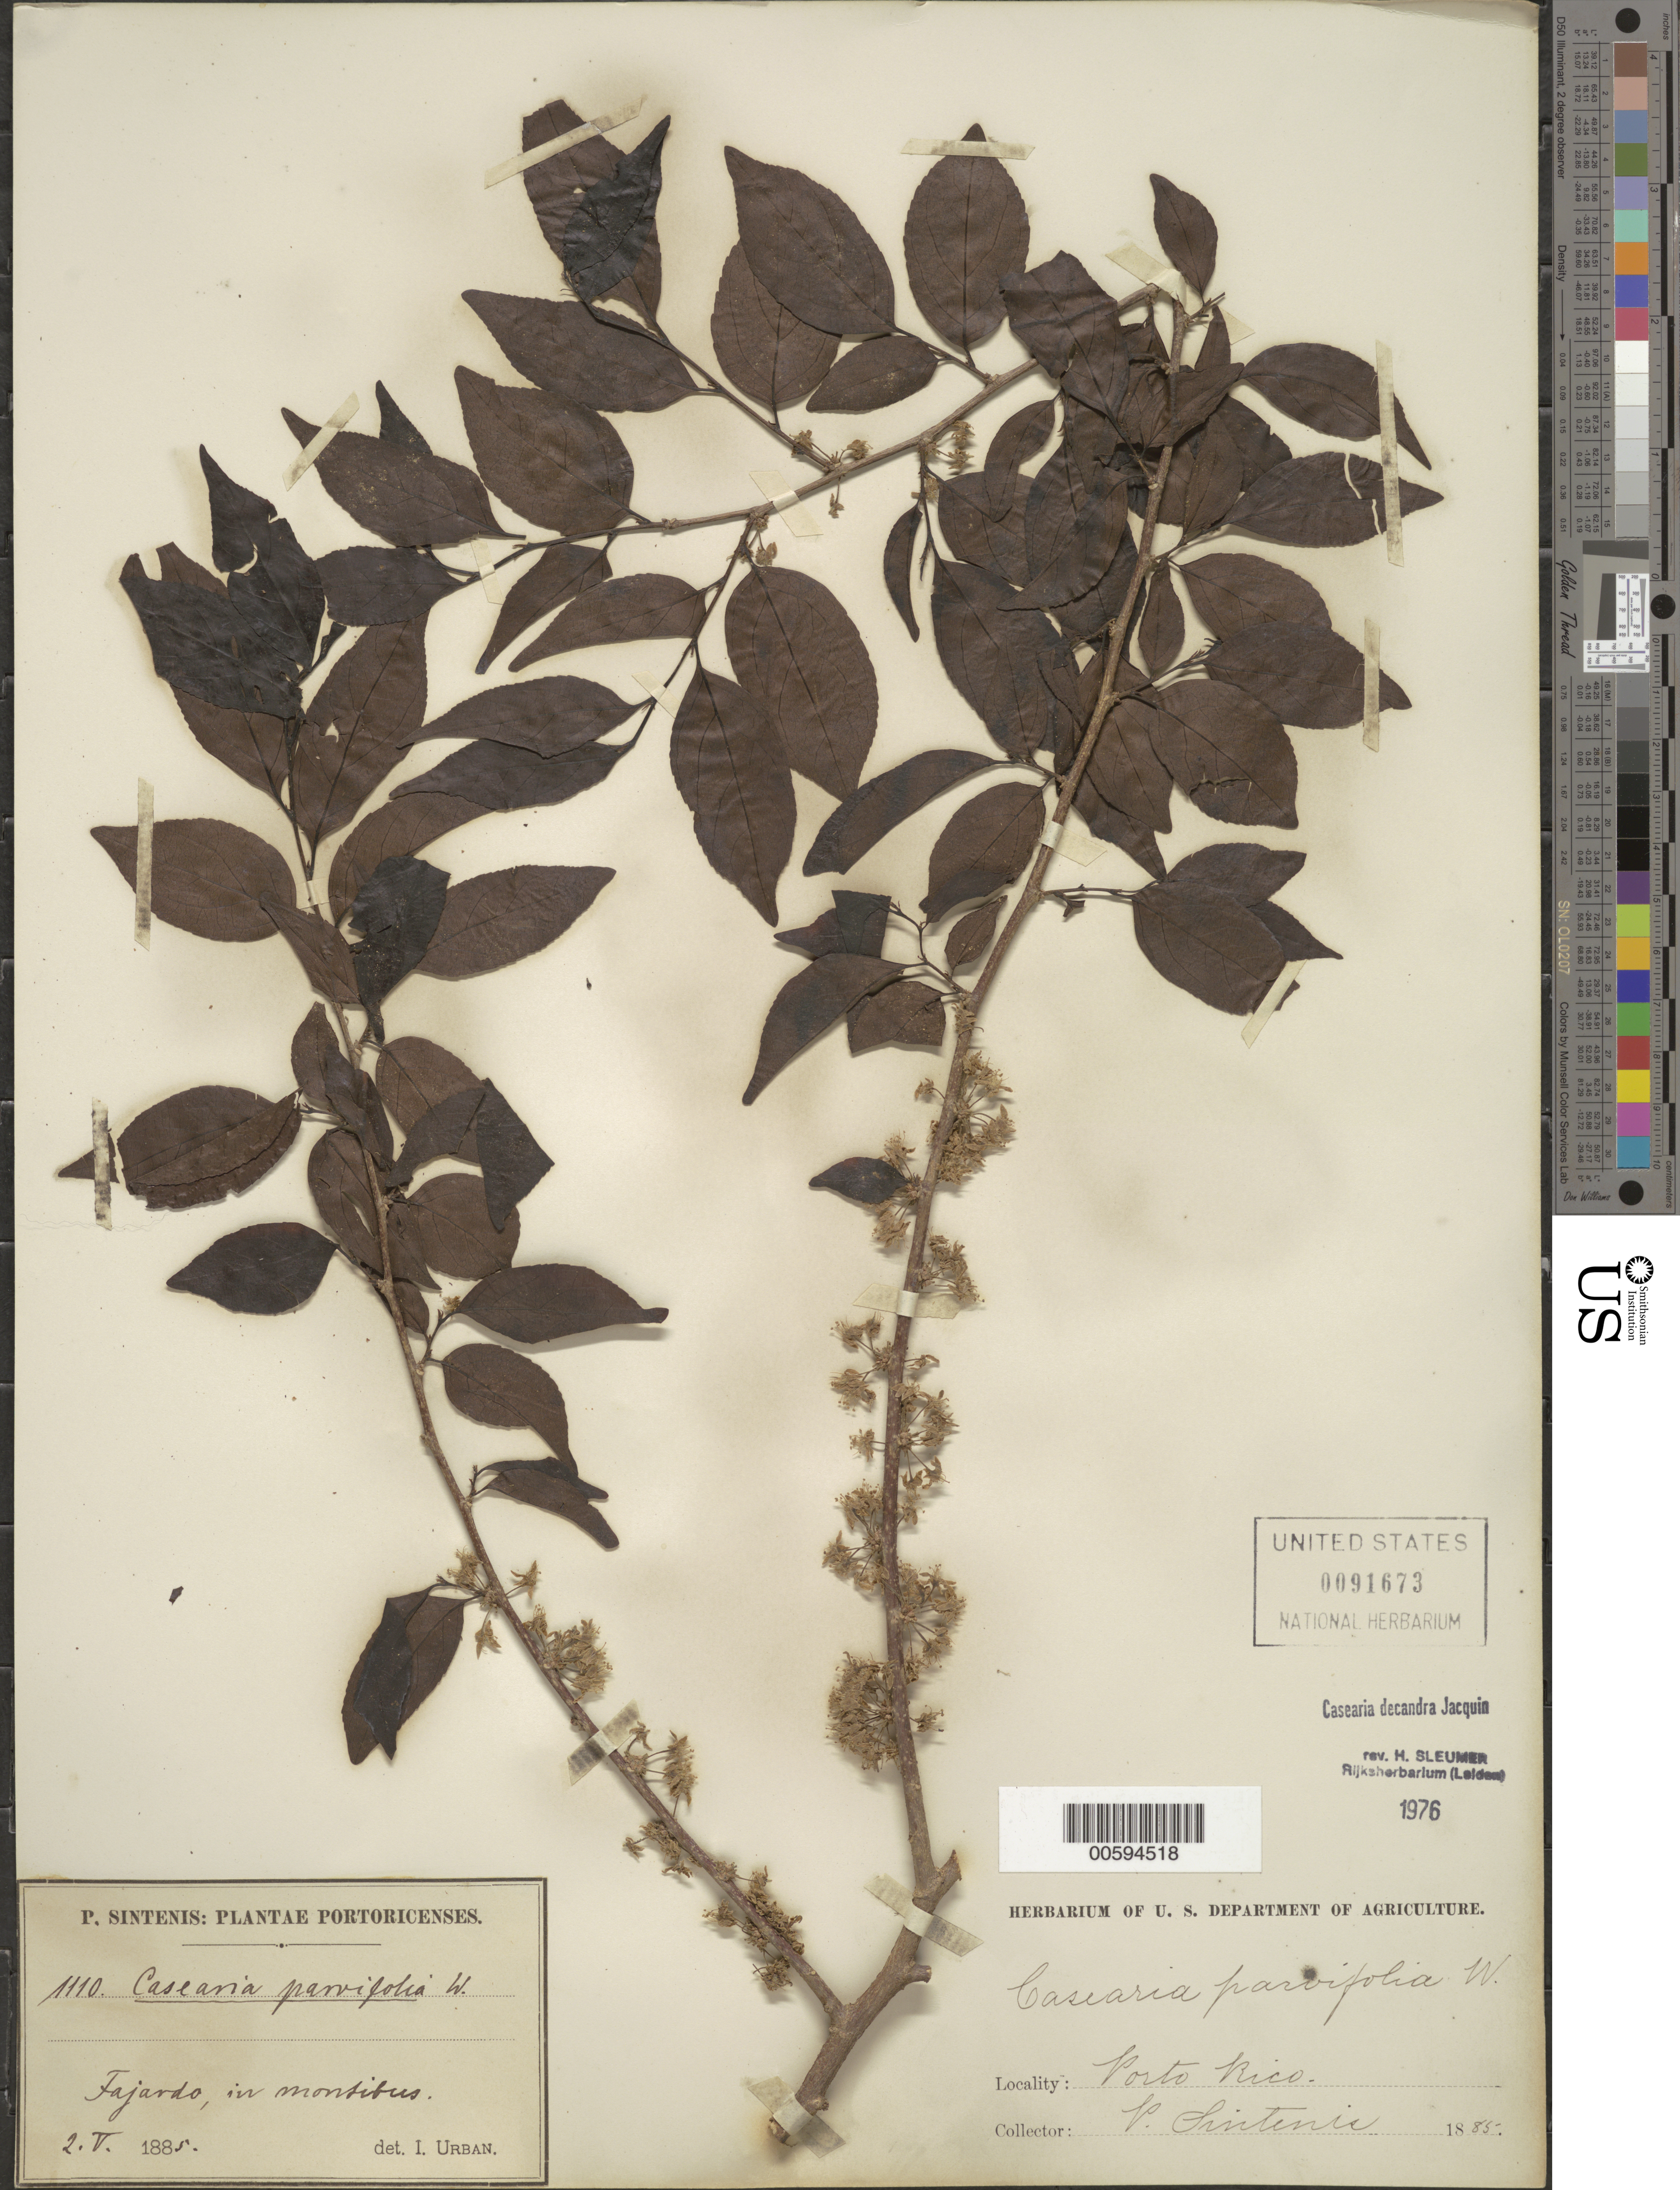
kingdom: Plantae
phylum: Tracheophyta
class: Magnoliopsida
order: Malpighiales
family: Salicaceae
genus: Casearia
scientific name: Casearia decandra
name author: Jacq.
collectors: P. Sintenis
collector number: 1110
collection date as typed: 02 May 1885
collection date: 1885-05-02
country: Puerto Rico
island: Greater Antilles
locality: Fajardo, in montibus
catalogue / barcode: US 91673